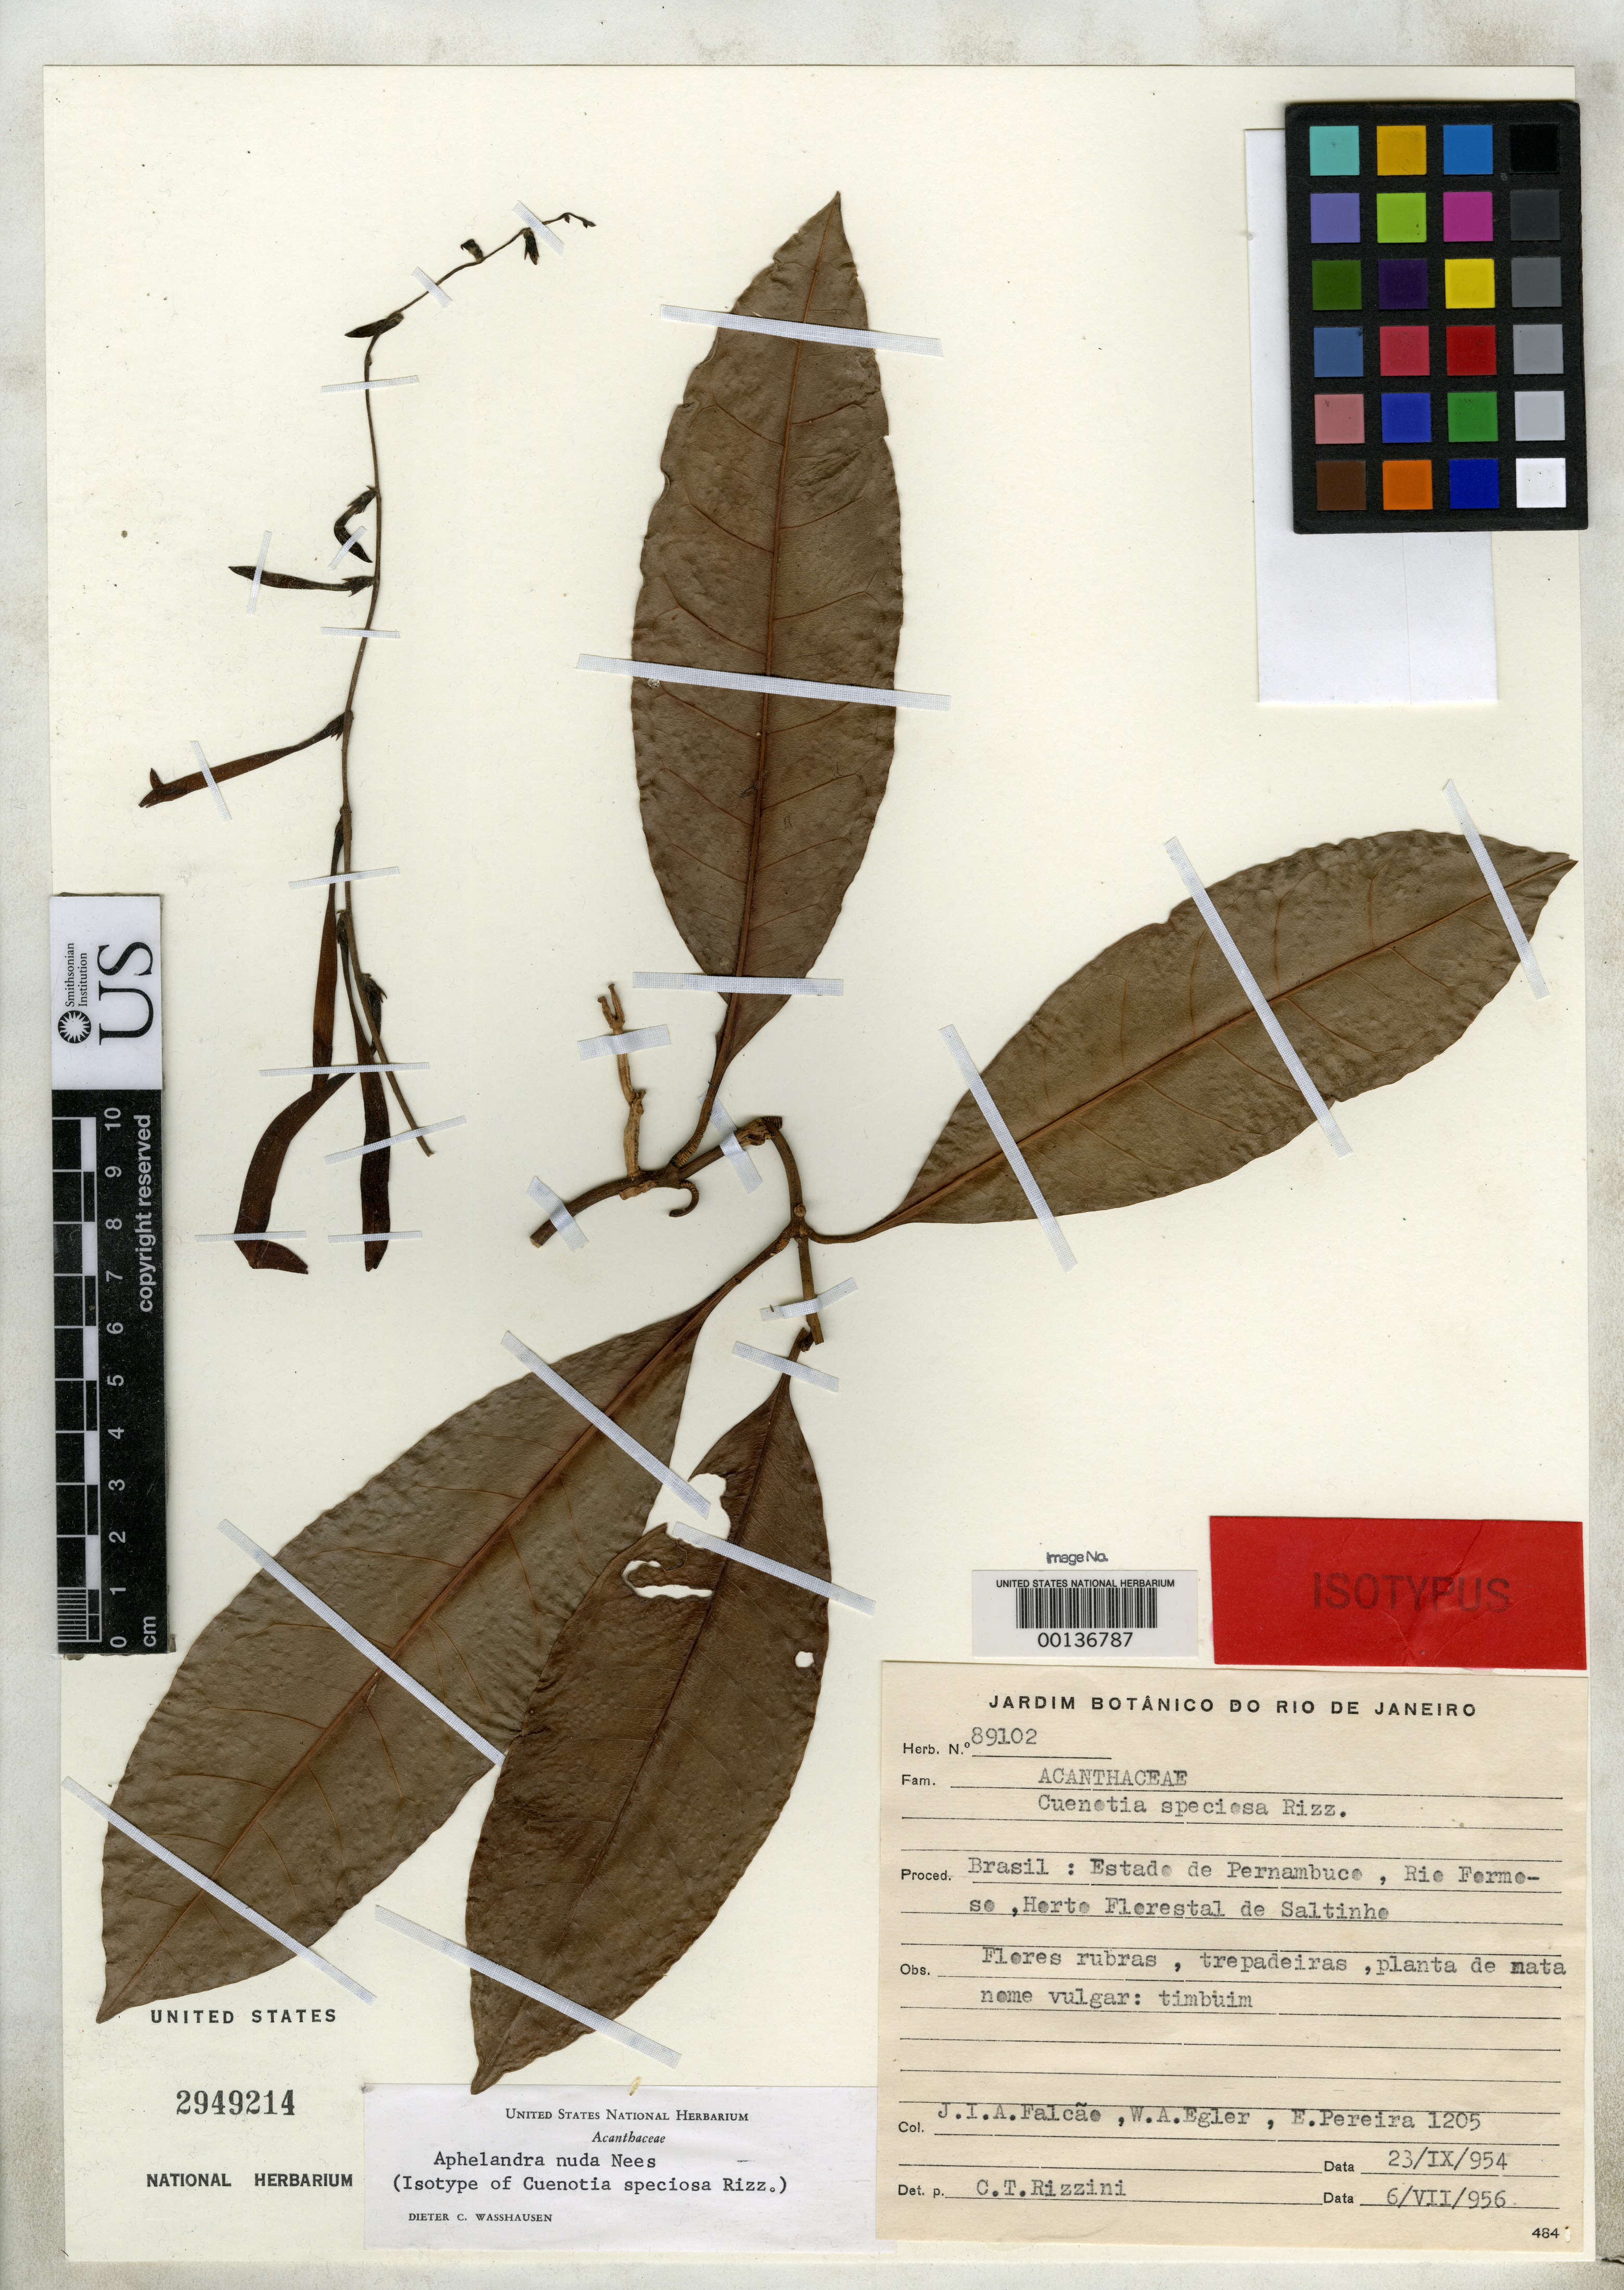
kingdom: Plantae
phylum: Tracheophyta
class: Magnoliopsida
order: Lamiales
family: Acanthaceae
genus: Cuenotia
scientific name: Cuenotia speciosa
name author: Rizzini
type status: Isotype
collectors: J. Falcao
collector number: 89102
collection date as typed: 23 Aug 1954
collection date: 1954-08-23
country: Brazil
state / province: Pernambuco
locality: Rio Formoso, Horto Florestal Desaltinho.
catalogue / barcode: US 2949214